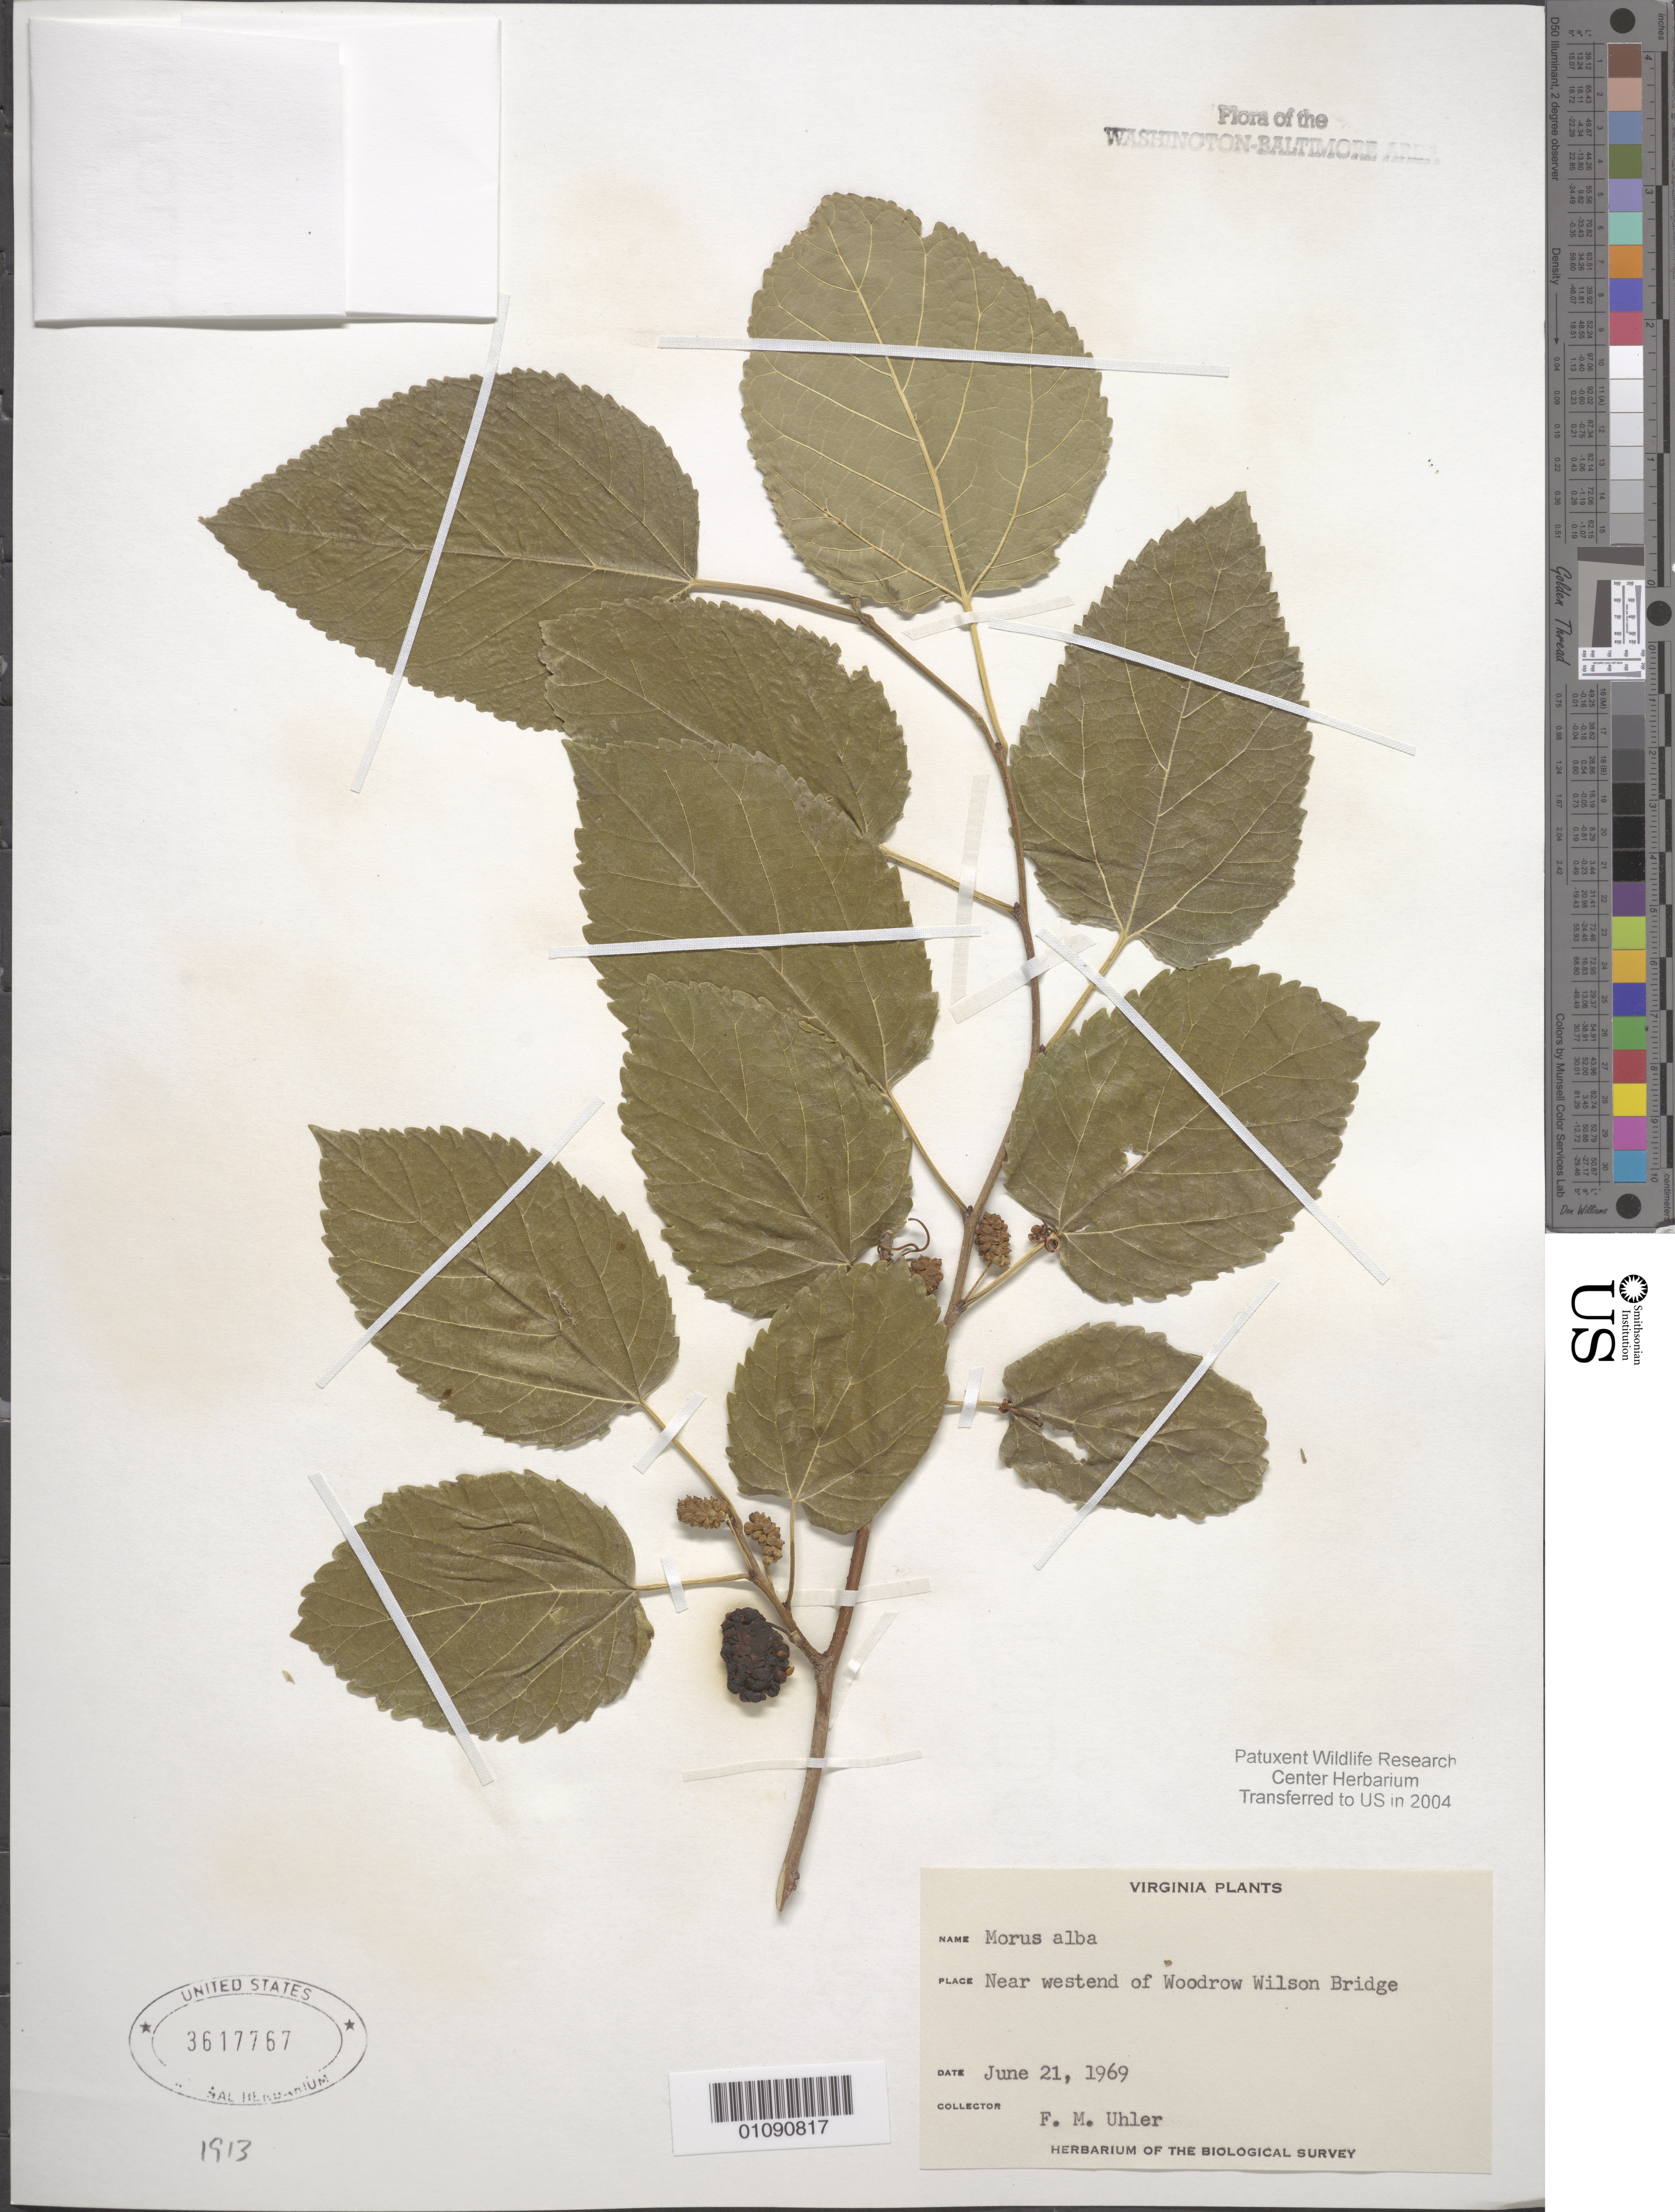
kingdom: Plantae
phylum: Tracheophyta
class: Magnoliopsida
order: Rosales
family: Moraceae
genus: Morus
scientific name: Morus alba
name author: L.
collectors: F. M. Uhler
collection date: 1969-06-21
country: United States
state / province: Virginia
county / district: Fairfax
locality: Near W. end (Alexandria) of the Woodrow Wilson Bridge.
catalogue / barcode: US 3617767